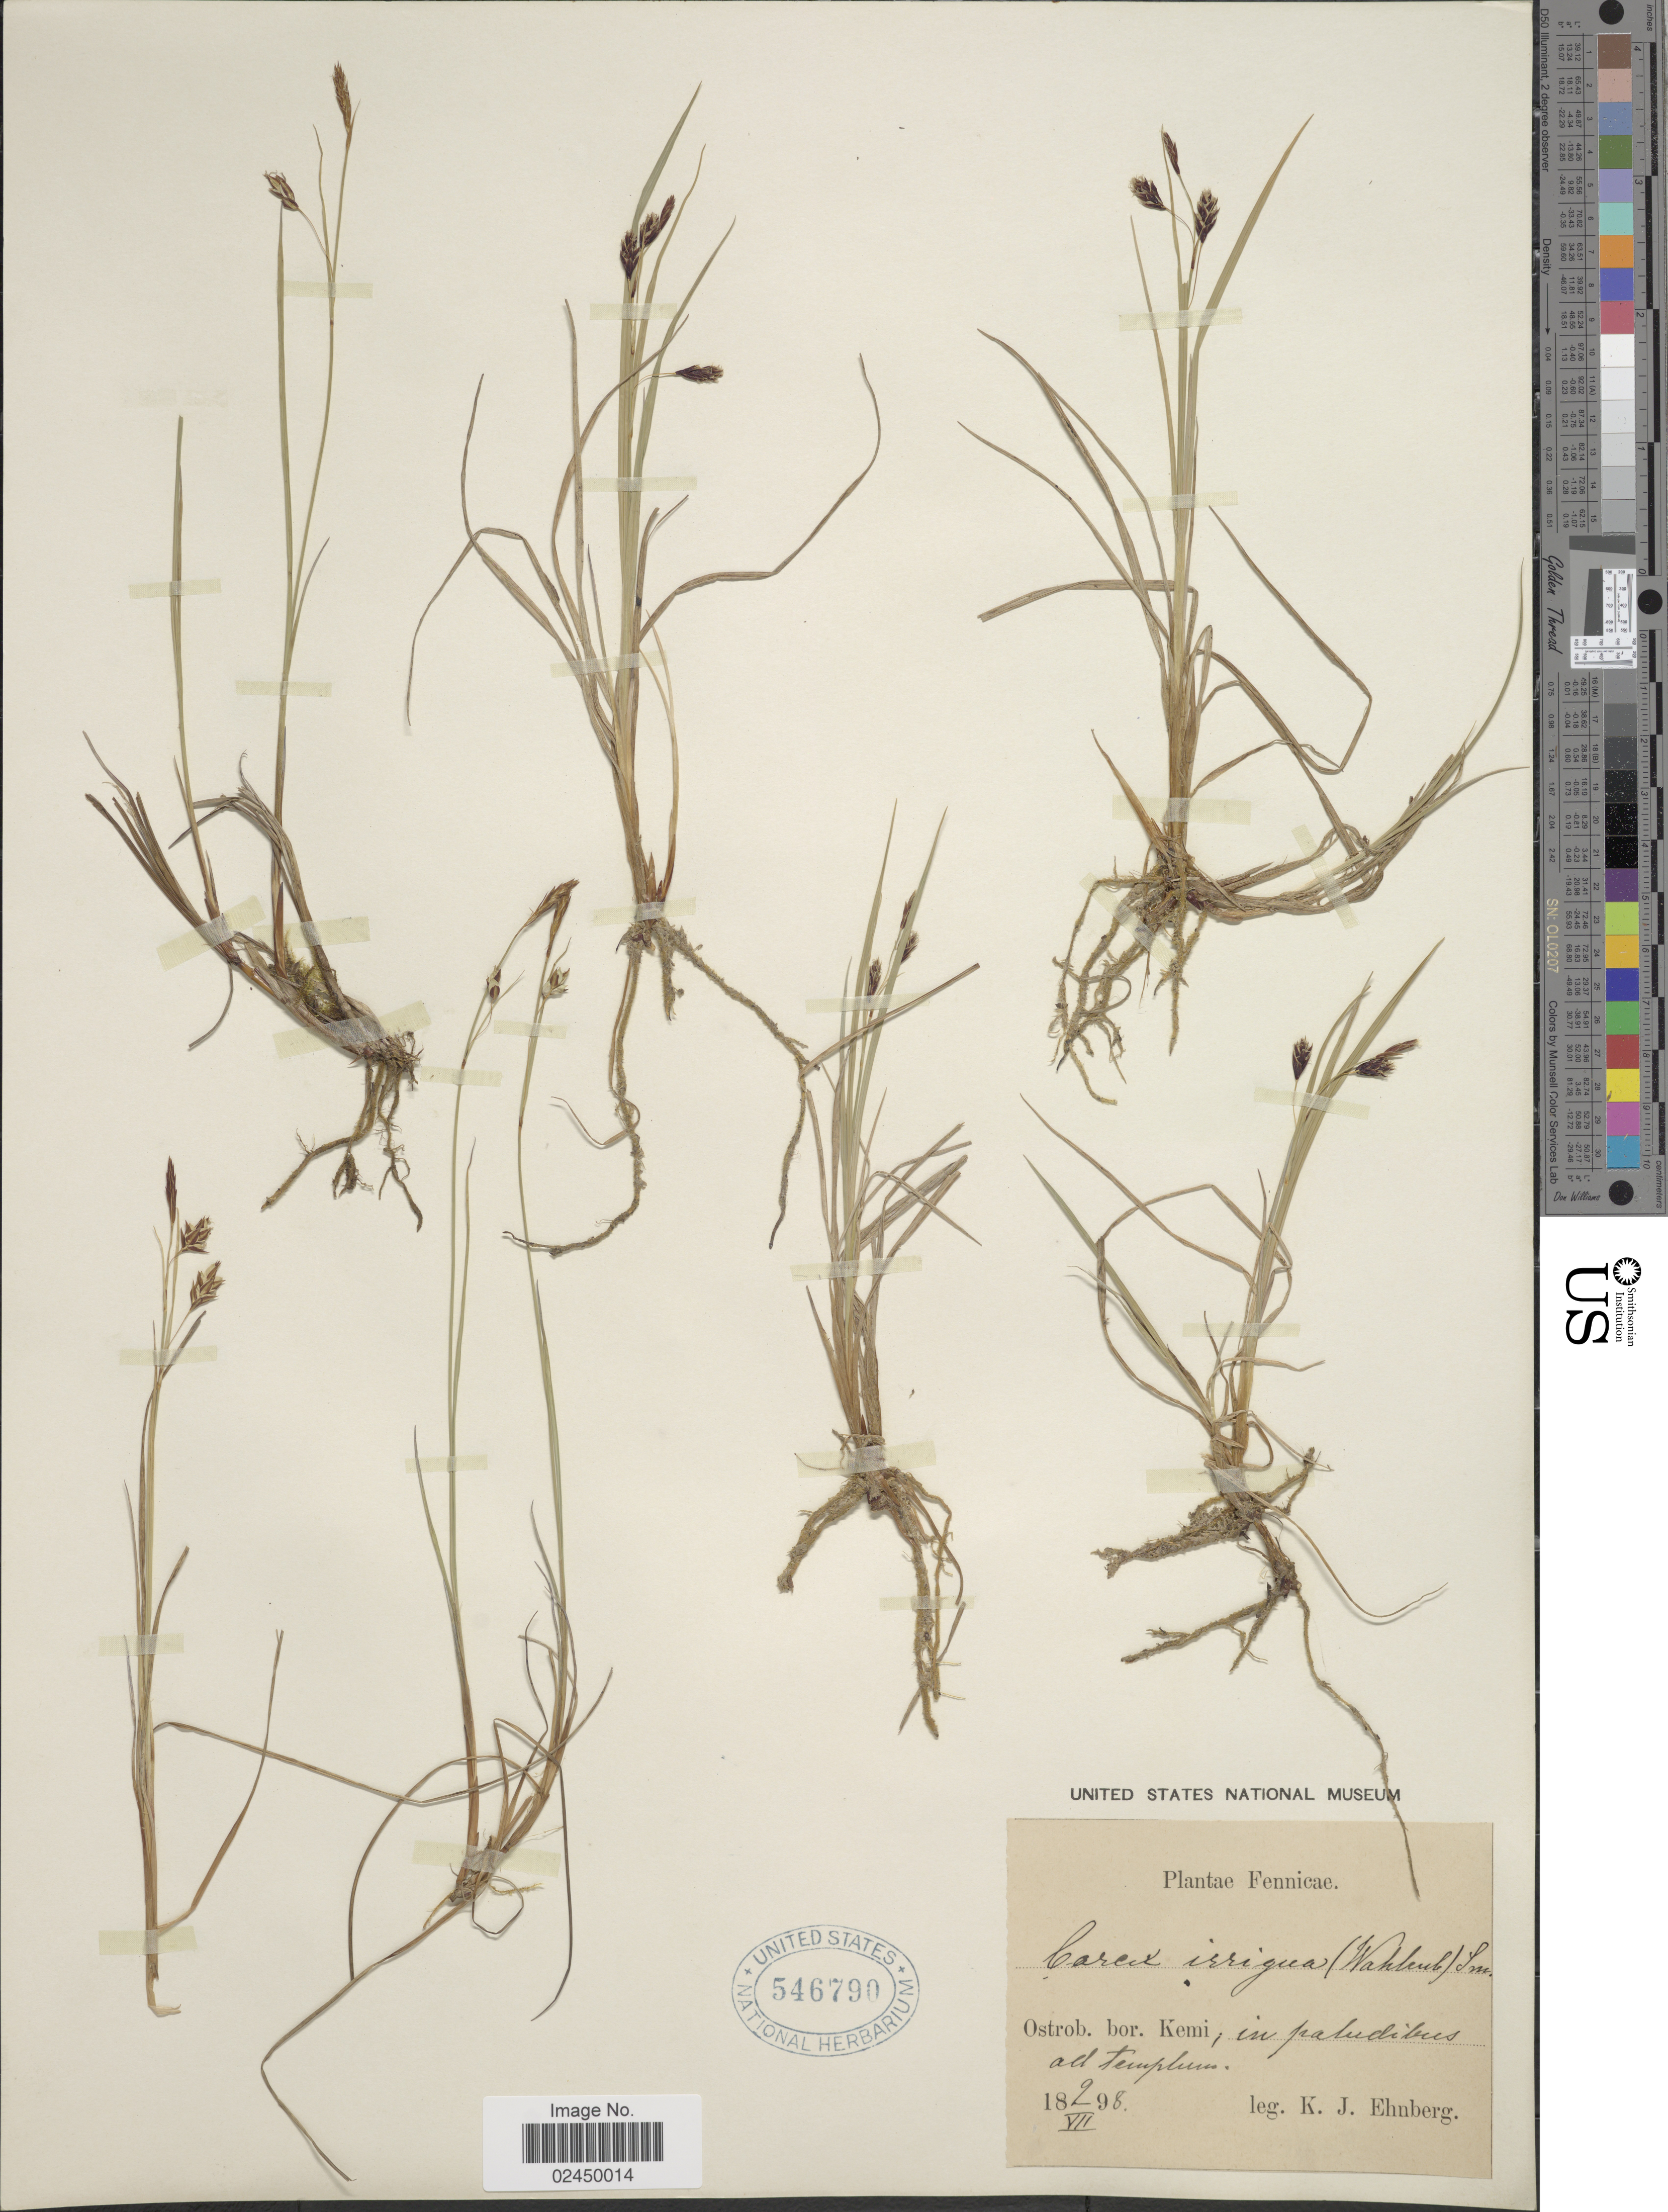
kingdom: Plantae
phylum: Tracheophyta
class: Liliopsida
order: Poales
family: Cyperaceae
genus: Carex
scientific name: Carex irrigua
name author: (Wahlenb.) Sm. ex Hoppe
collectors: K. Ehnberg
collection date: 1898-07-02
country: Finland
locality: Fennicae. Ostrob. bor. Kemi, in paludibus ad templum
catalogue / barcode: US 546790